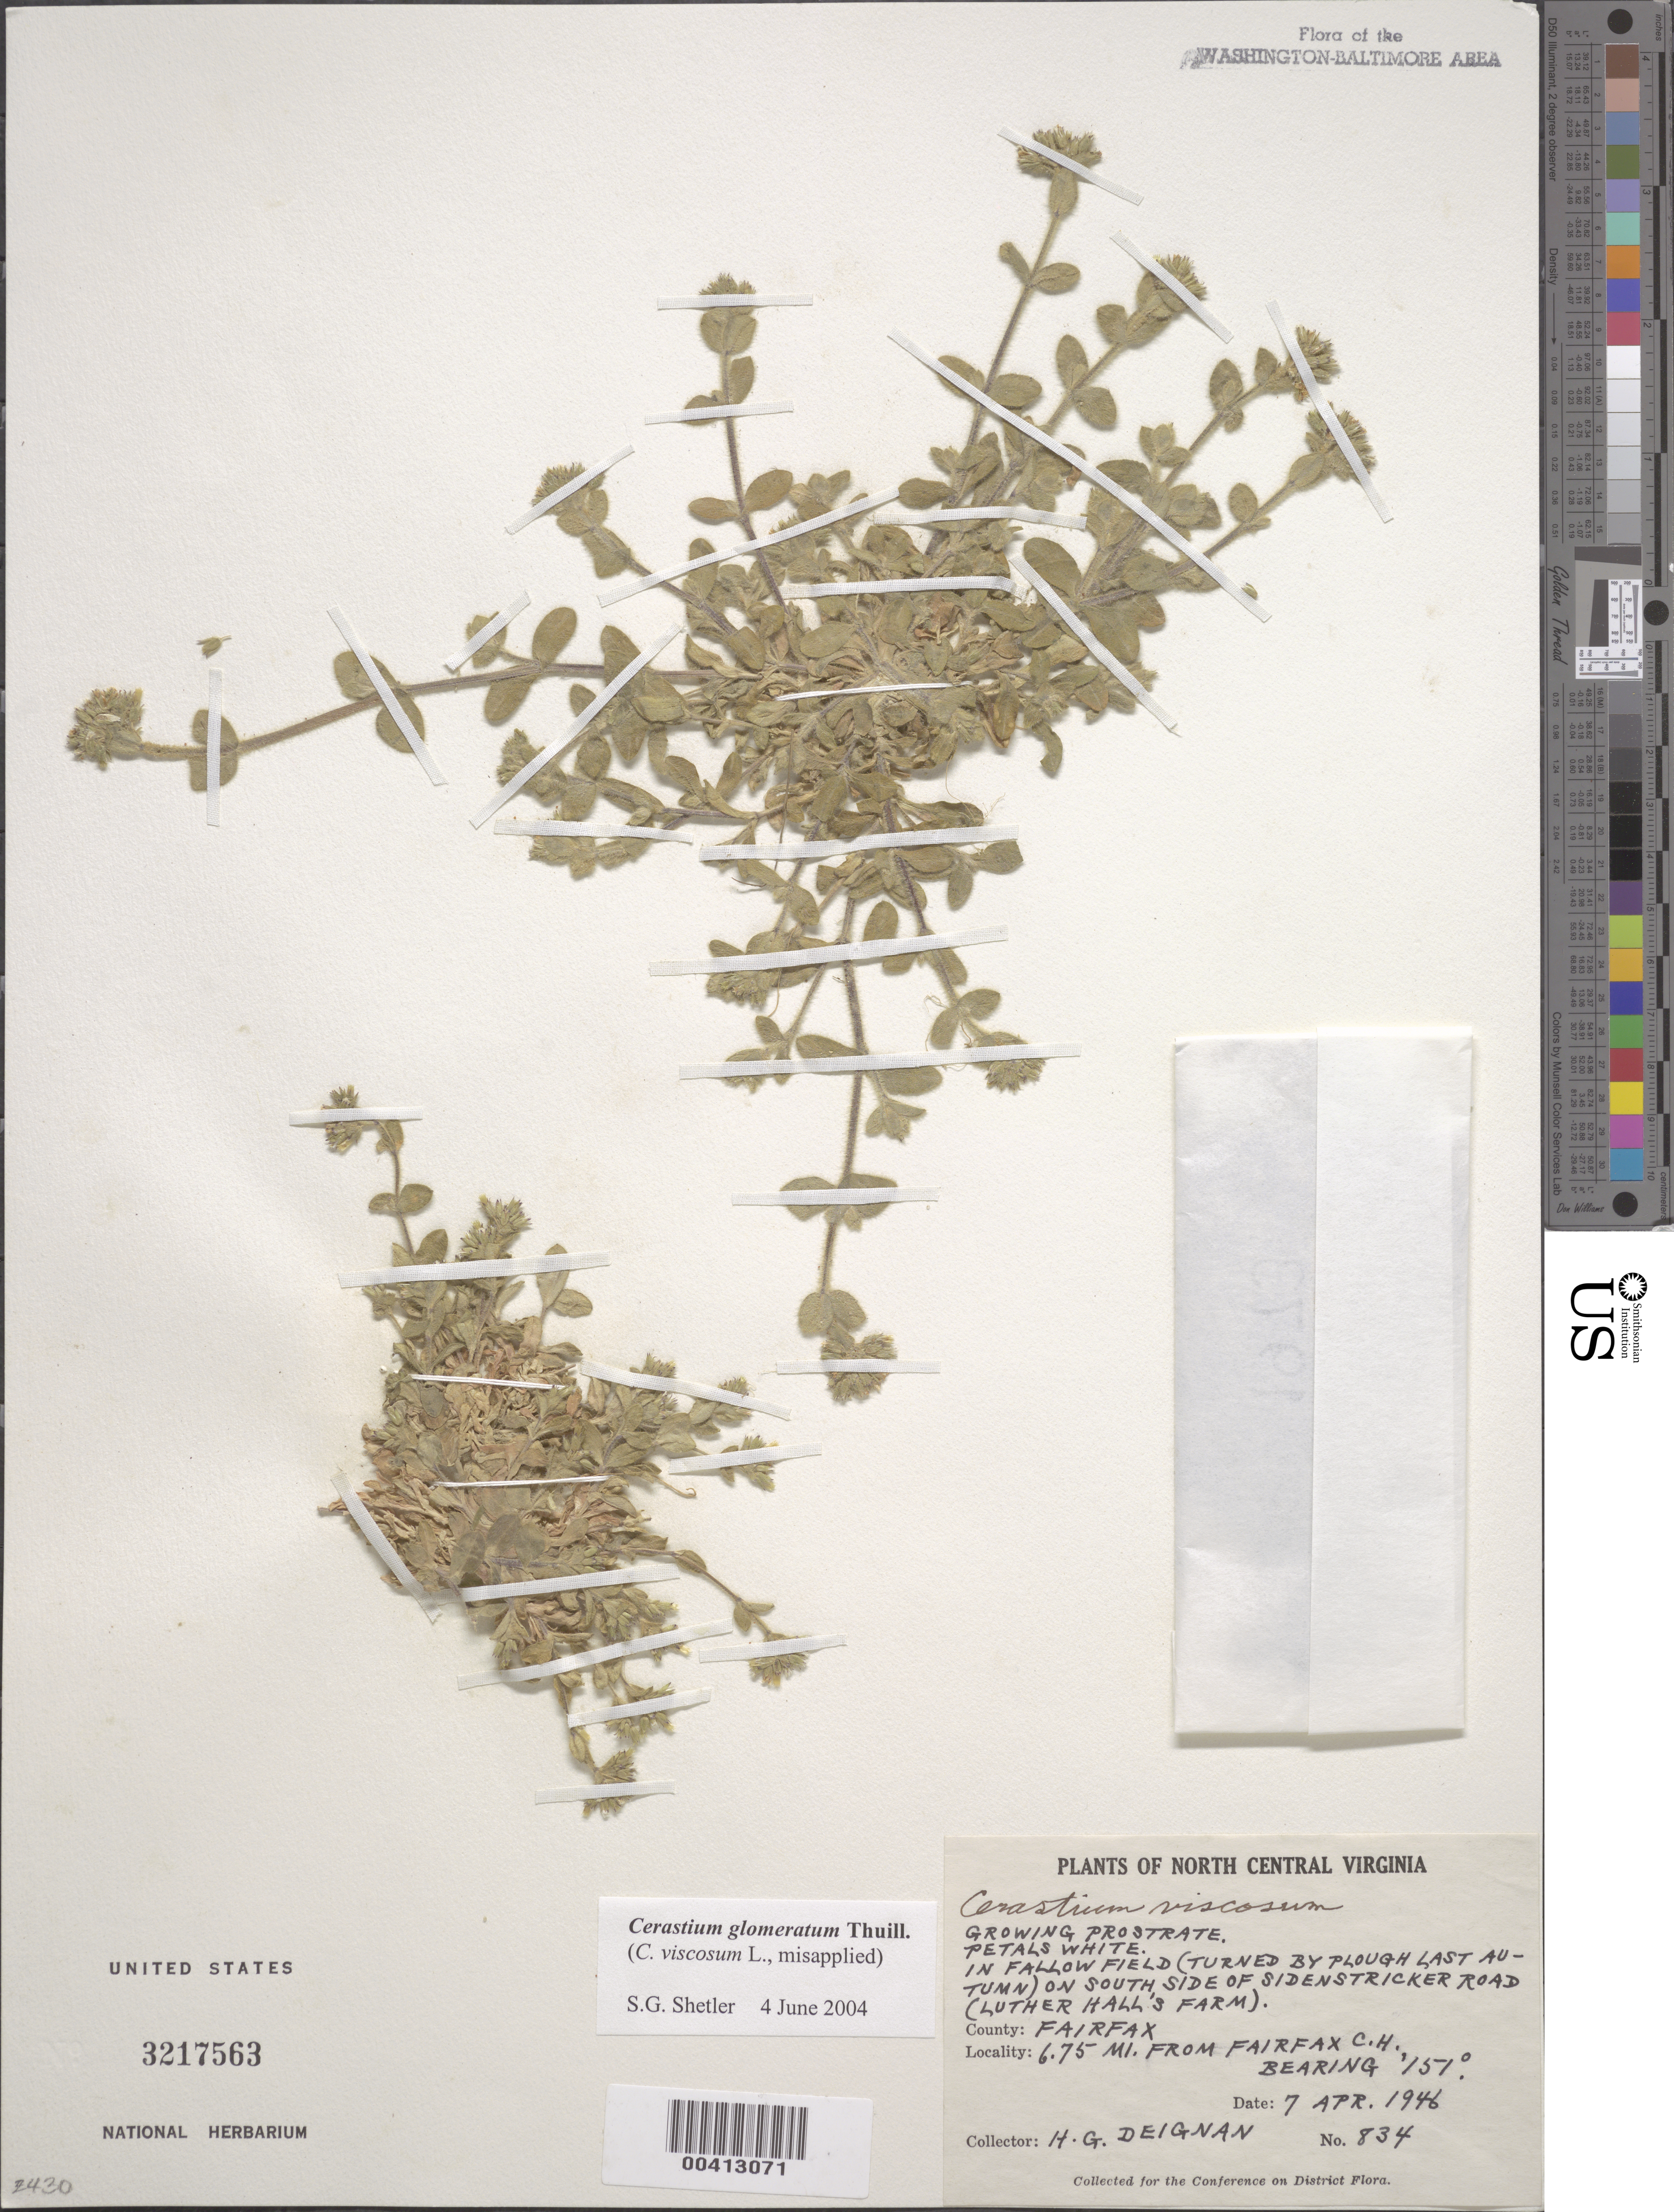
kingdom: Plantae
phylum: Tracheophyta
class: Magnoliopsida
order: Caryophyllales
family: Caryophyllaceae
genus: Cerastium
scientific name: Cerastium glomeratum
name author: Thuill.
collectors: H. Deignan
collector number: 834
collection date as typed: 07 Apr 1946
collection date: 1946-04-07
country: United States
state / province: Virginia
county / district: Fairfax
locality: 6.75 mi. from Fairfax County Courthouse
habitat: In fallow field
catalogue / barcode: US 3217563